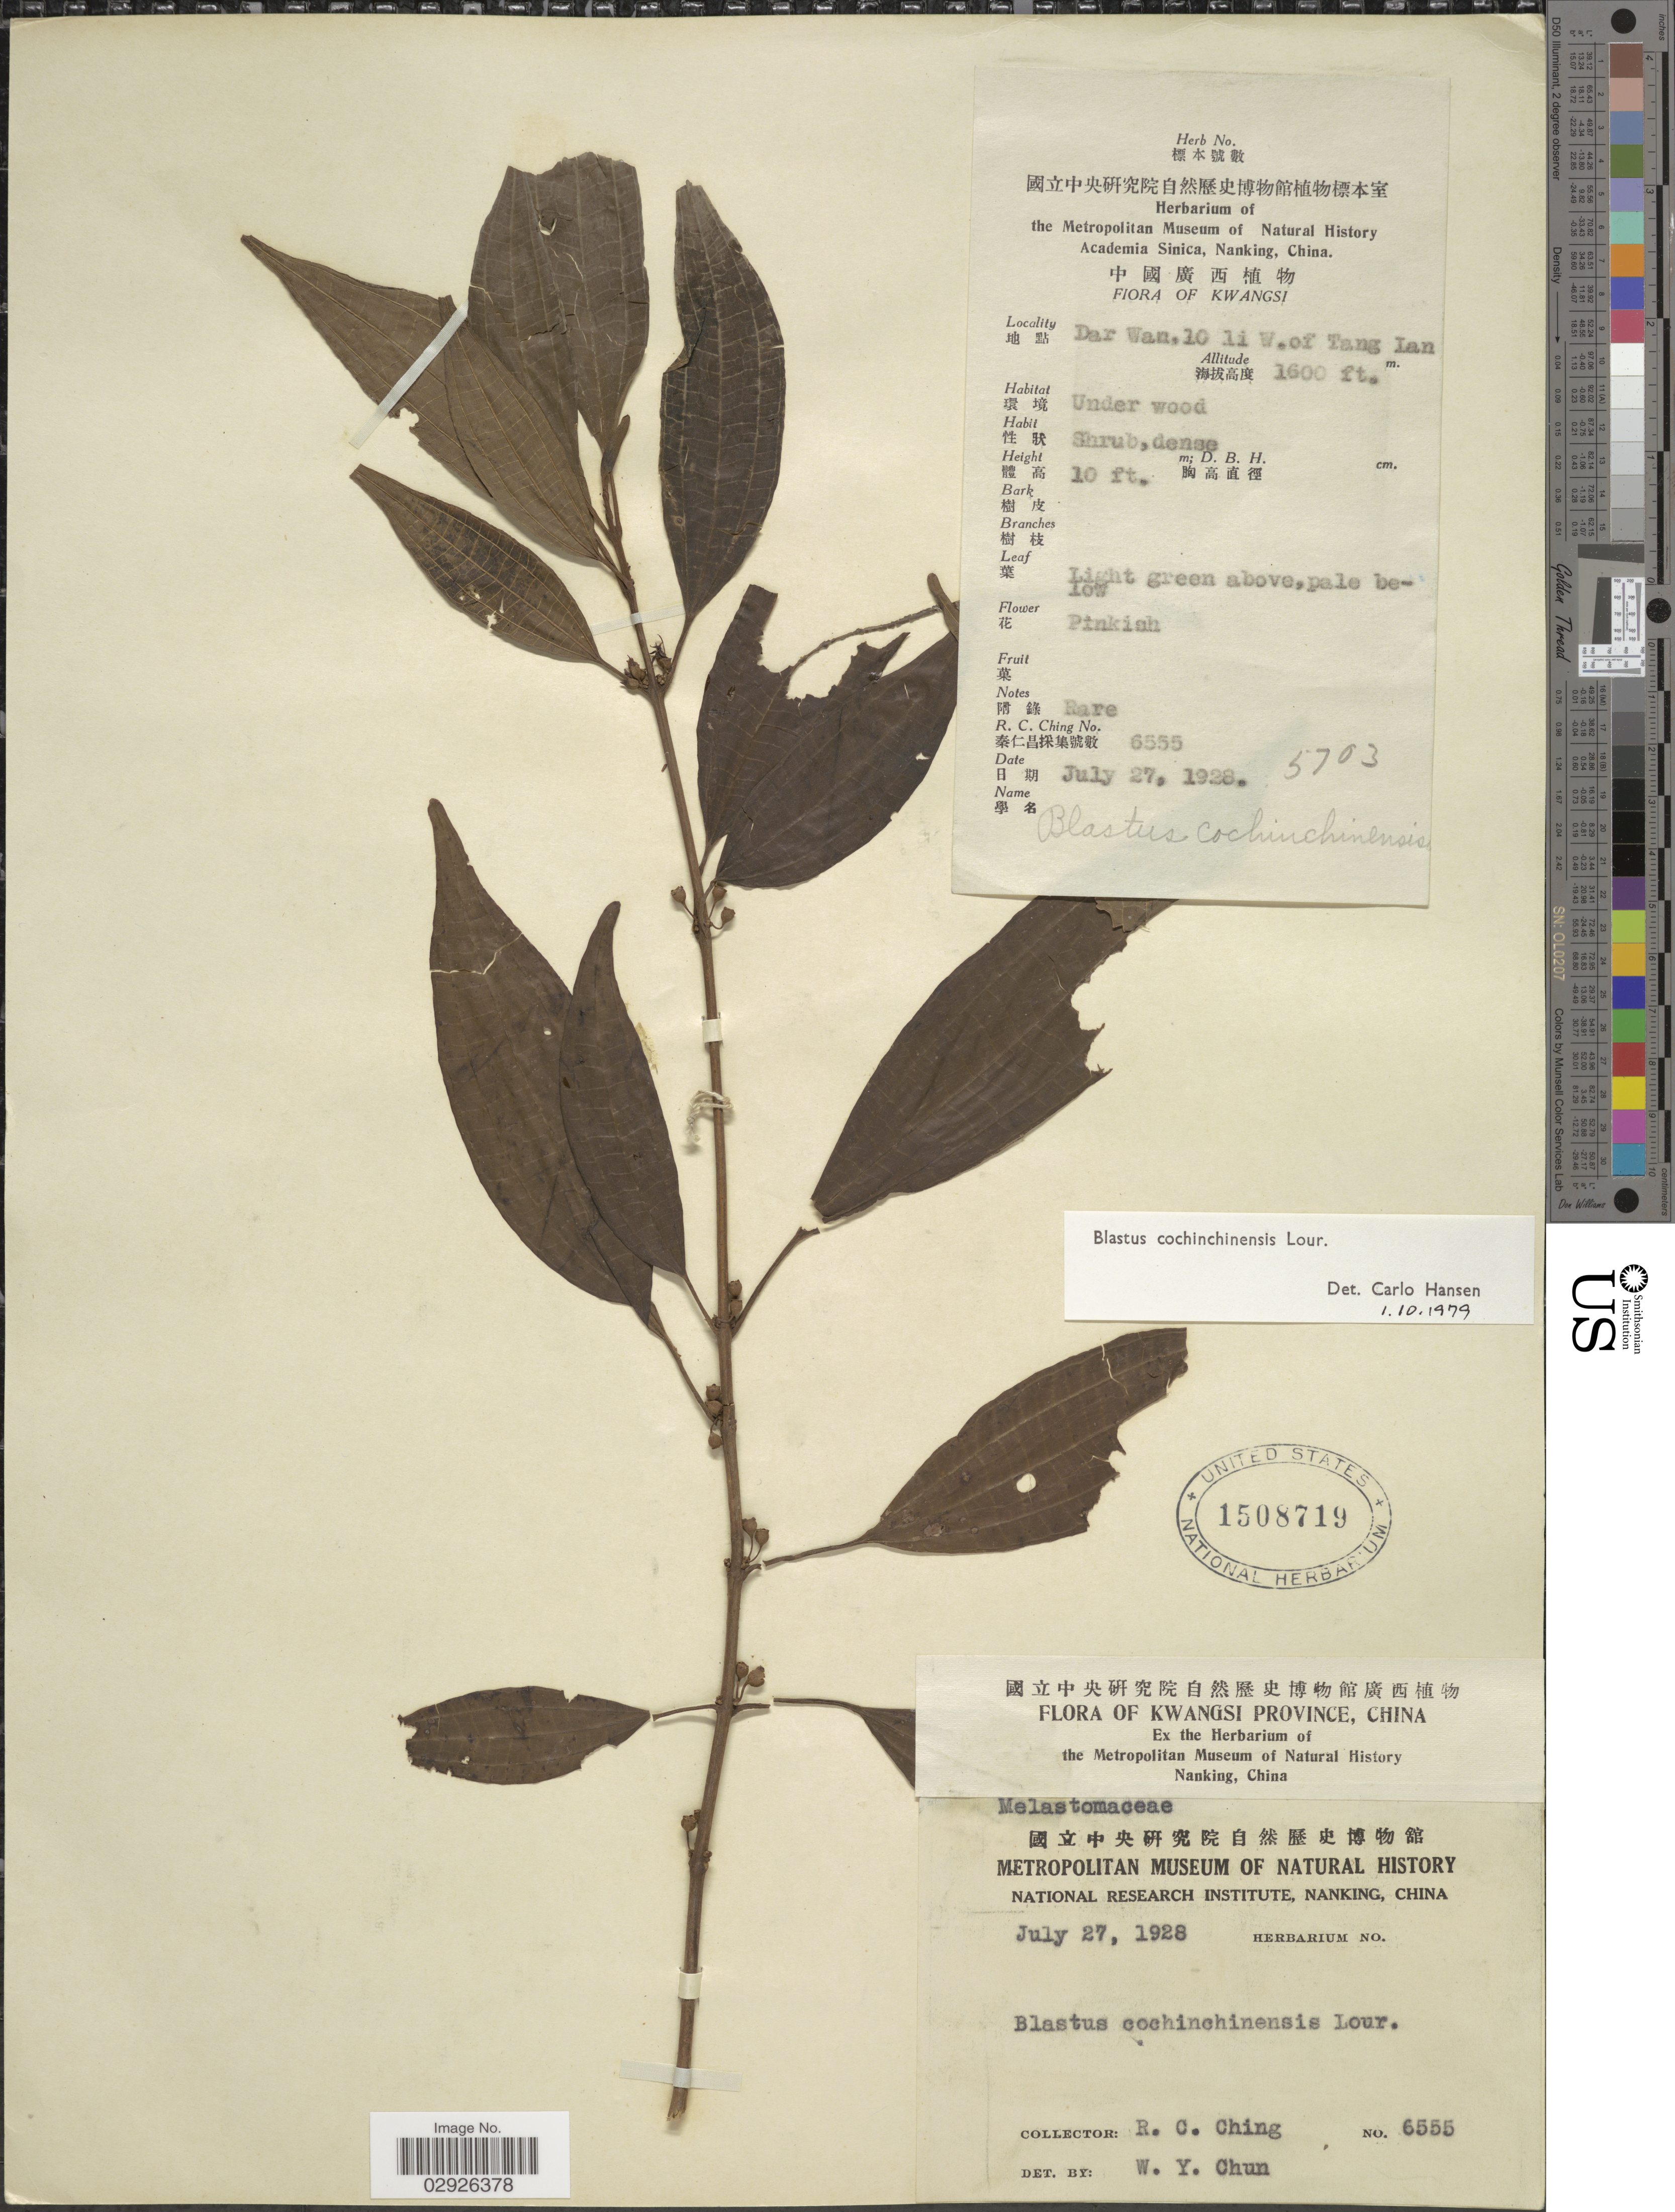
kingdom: Plantae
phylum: Tracheophyta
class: Magnoliopsida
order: Myrtales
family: Melastomataceae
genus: Blastus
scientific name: Blastus cochinchinensis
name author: Lour.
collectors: R. C. Ching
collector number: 6555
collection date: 1928-07-27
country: China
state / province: Guangxi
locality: Kwangsi Province, Dar Wan. 10 li. W. of Tang Ian.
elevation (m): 488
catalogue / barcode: US 1508719